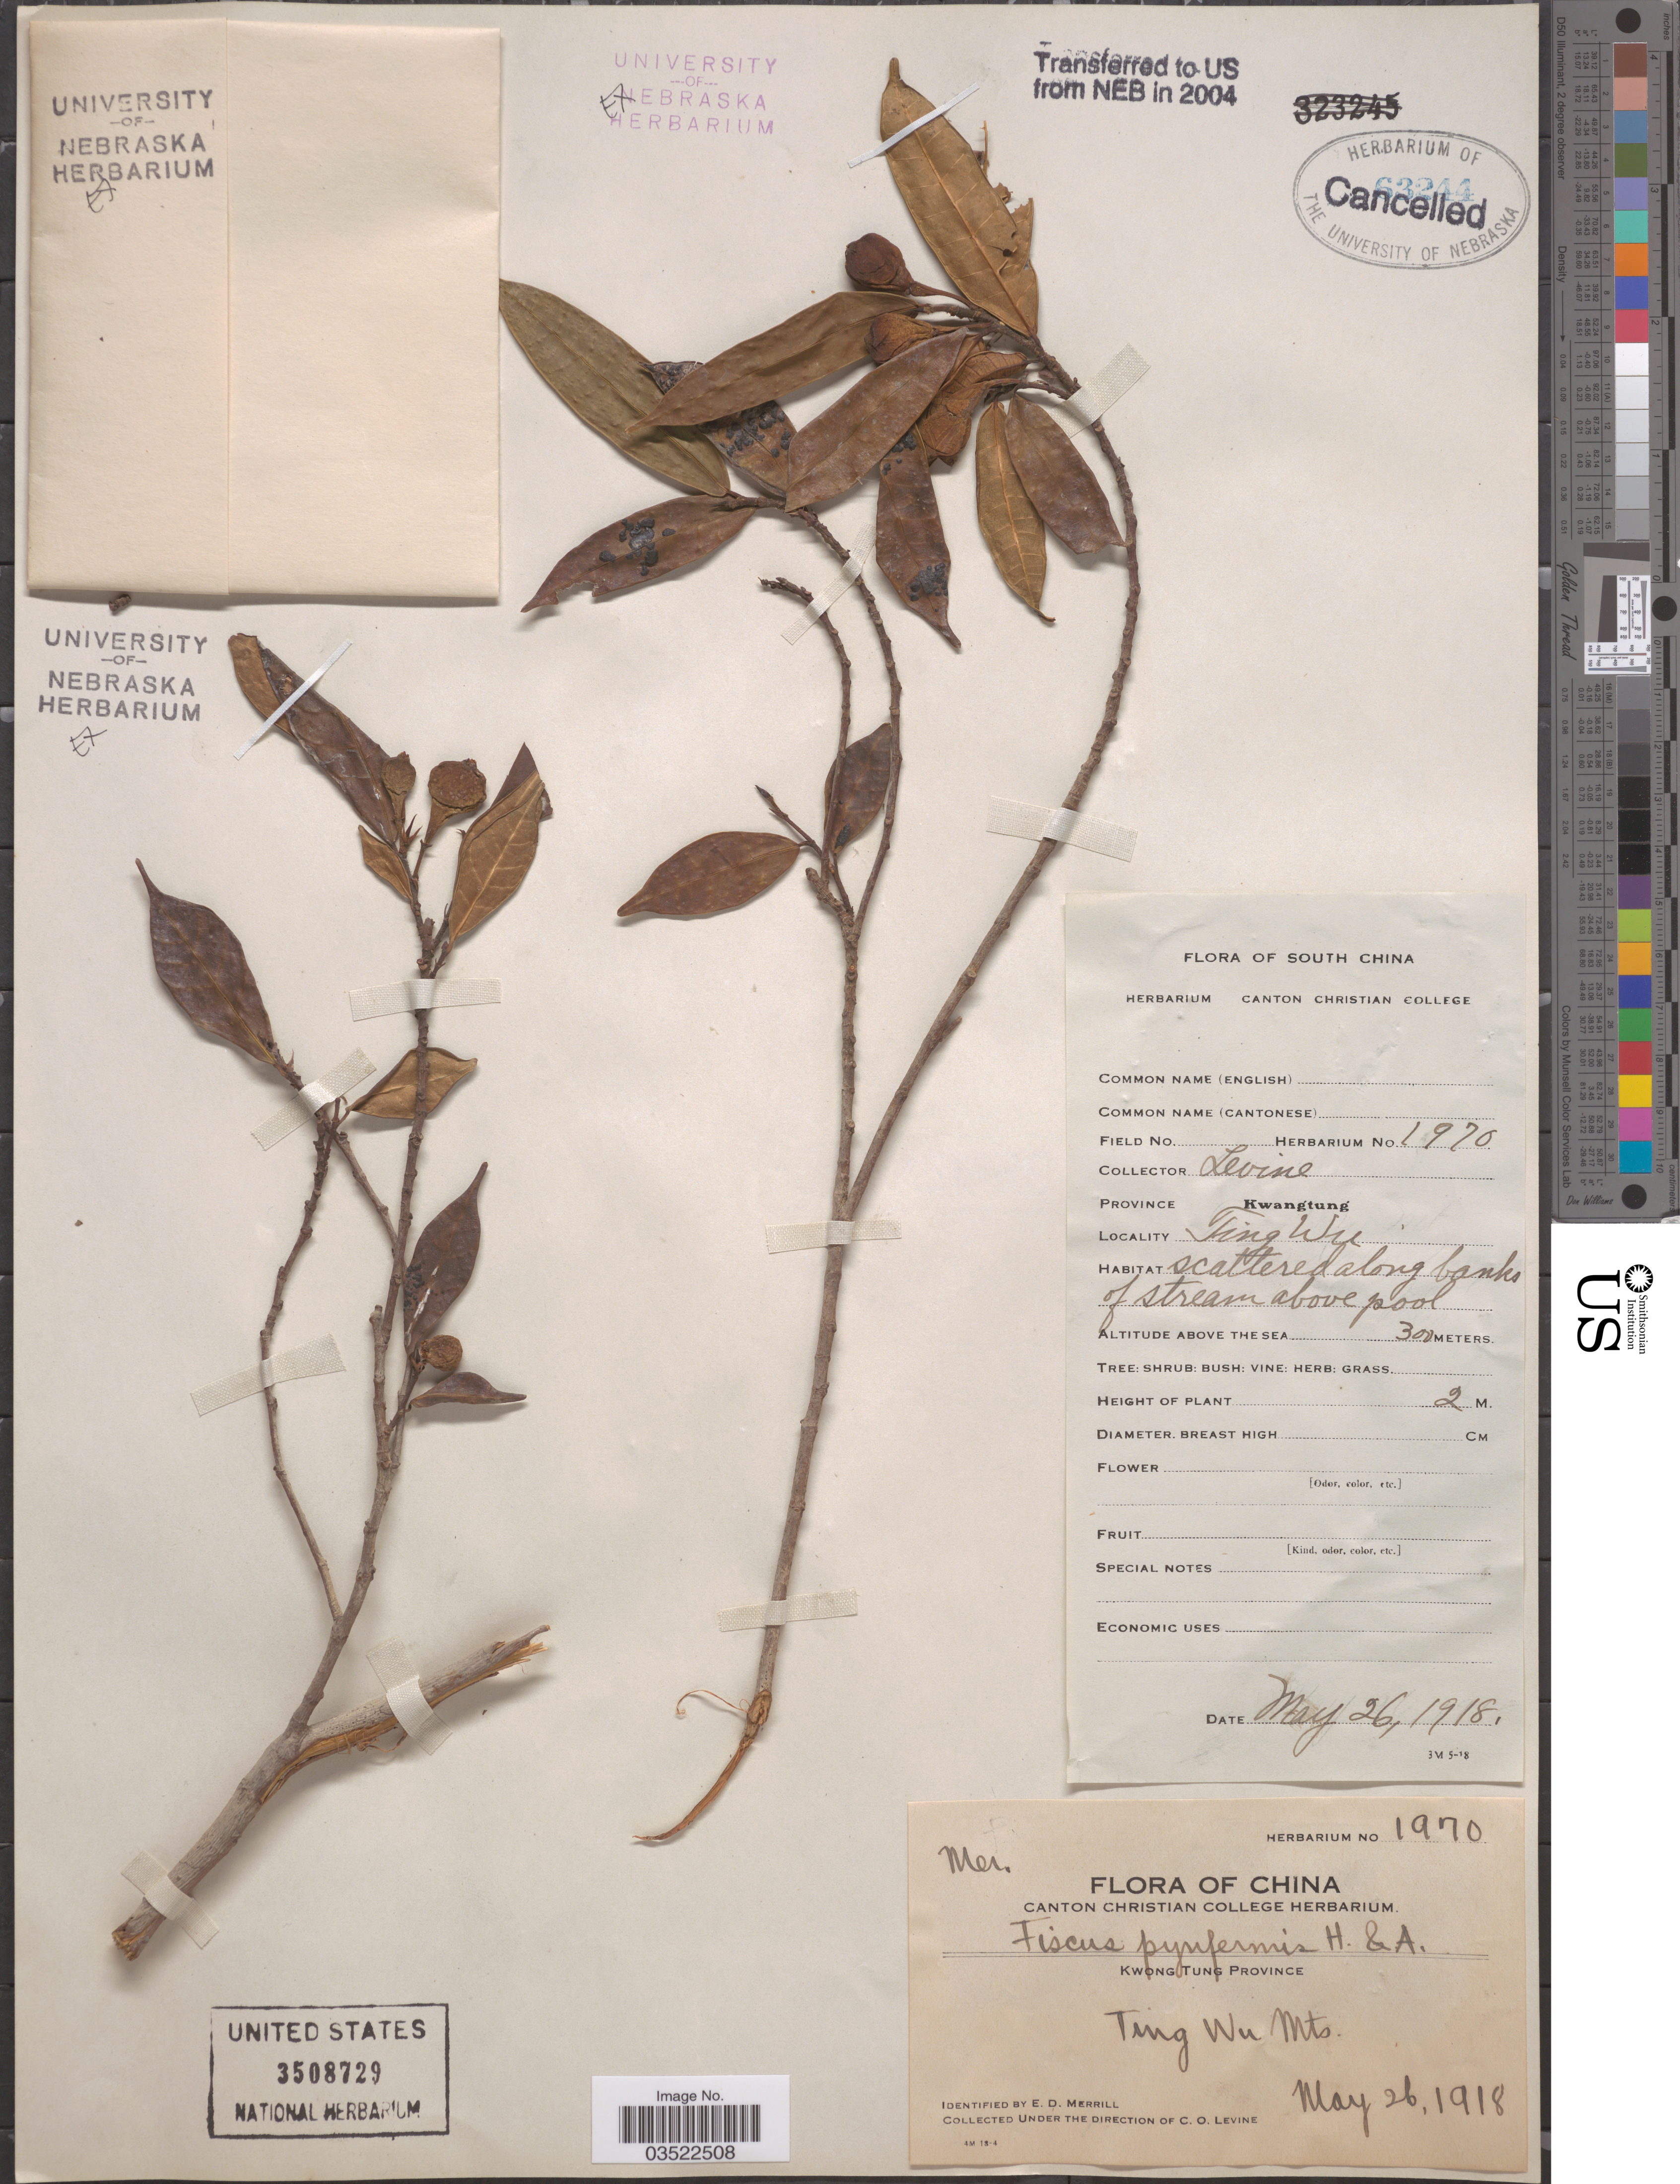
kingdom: Plantae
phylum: Tracheophyta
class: Magnoliopsida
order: Rosales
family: Moraceae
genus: Ficus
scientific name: Ficus pyriformis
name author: Hook. & Arn.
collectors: C. O. Levine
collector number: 1970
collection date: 1918-05-26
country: China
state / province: Guangdong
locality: Province Kwangtung. Ting Wu Mts. South China.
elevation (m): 300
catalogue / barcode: US 3508729